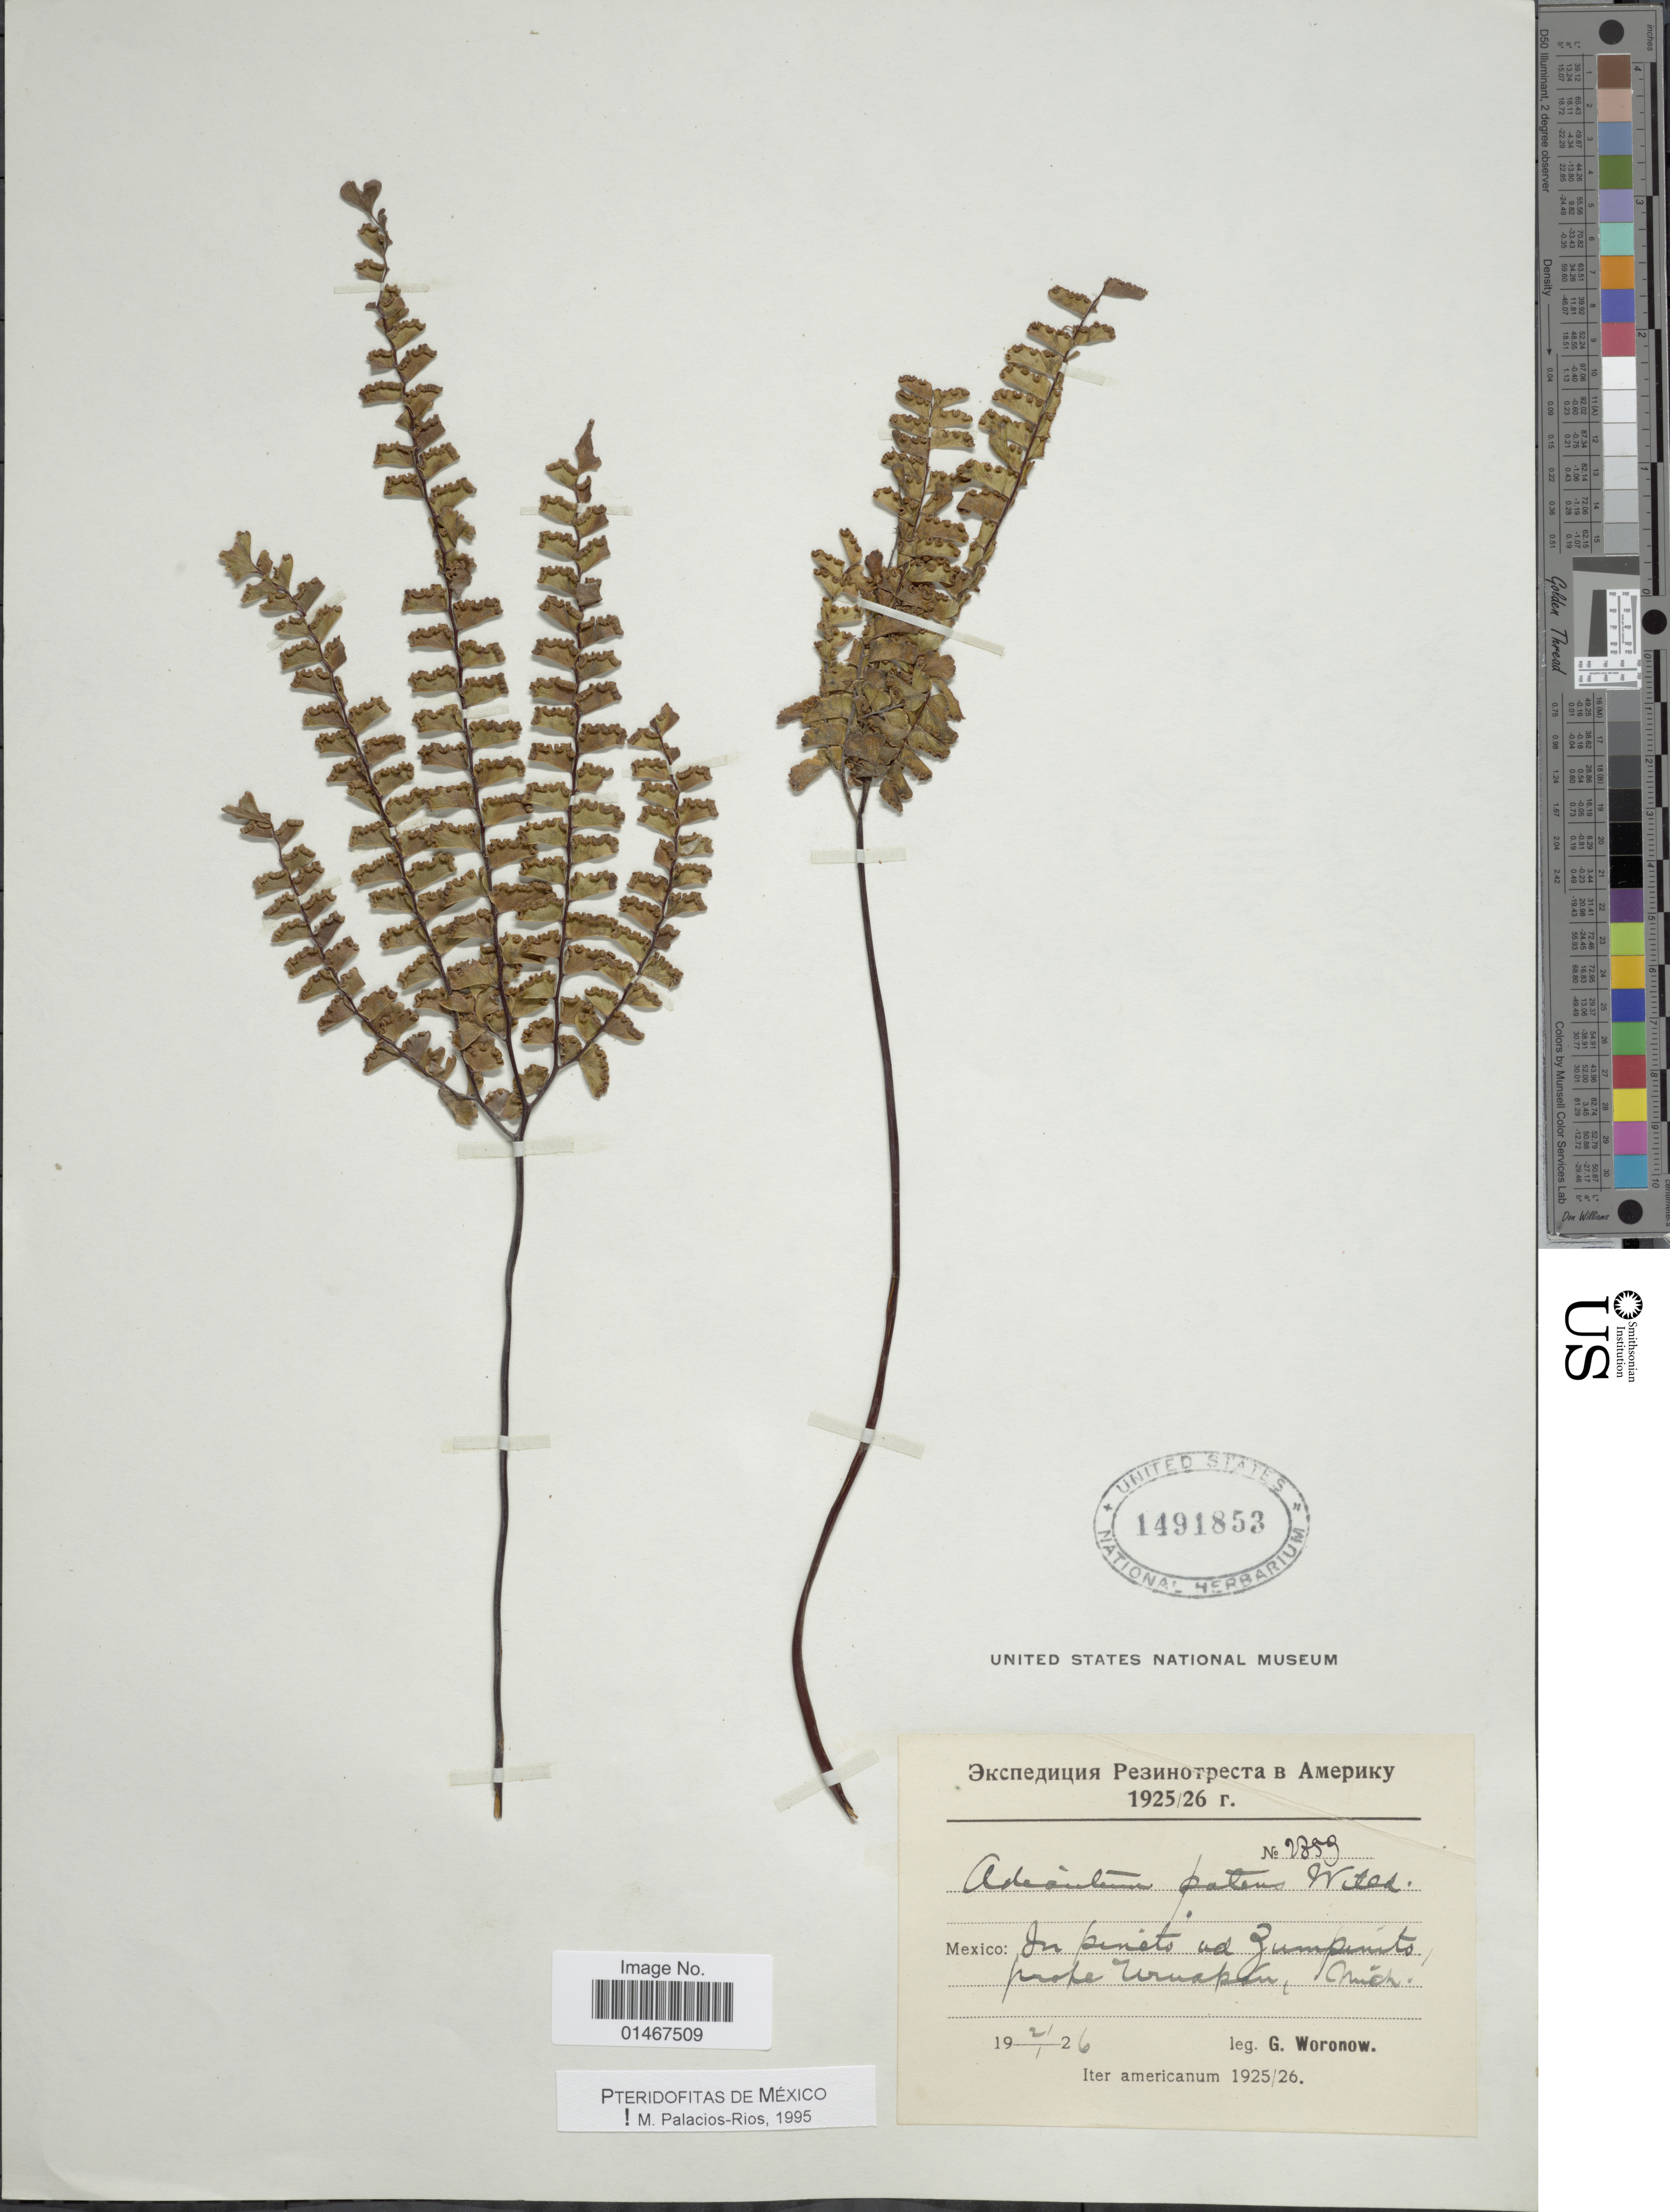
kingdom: Plantae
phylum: Tracheophyta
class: Polypodiopsida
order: Polypodiales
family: Pteridaceae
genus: Adiantum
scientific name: Adiantum patens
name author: Willd.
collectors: G. Woronow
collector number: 2859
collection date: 1926-02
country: Mexico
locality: In pineto ad Zumpinito, prope Uruapan, Mich.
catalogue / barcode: US 1491853